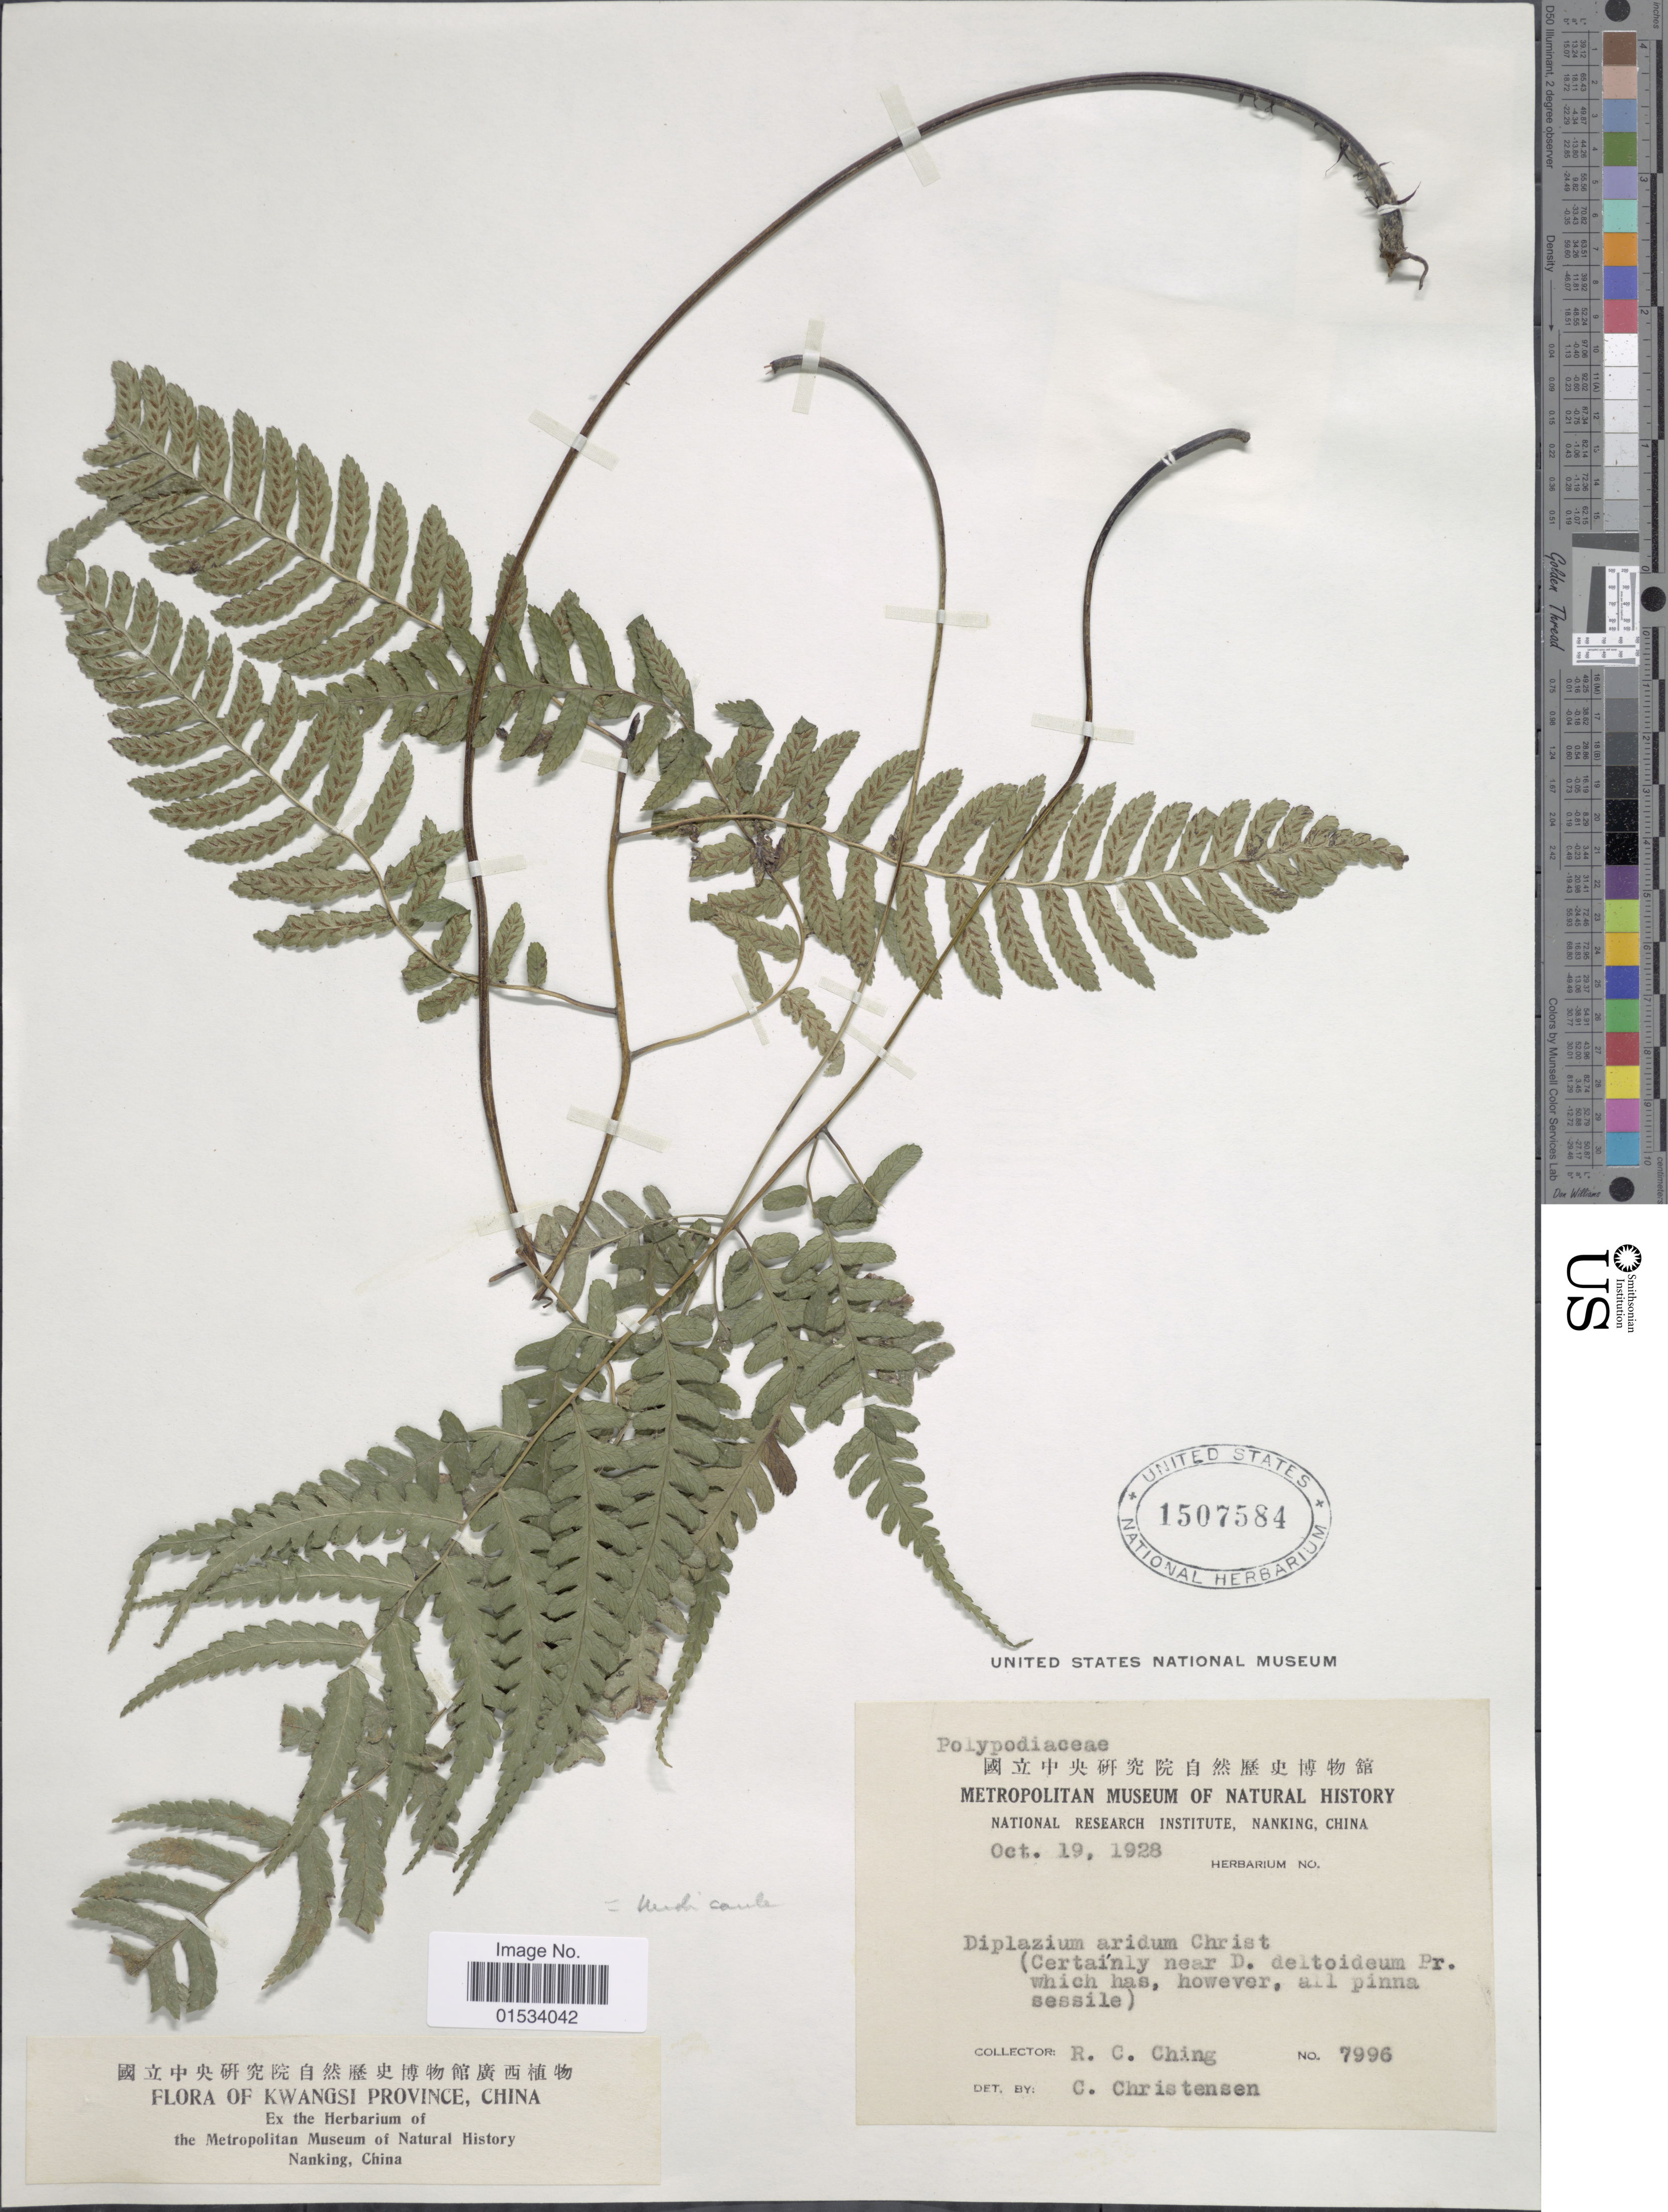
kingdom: Plantae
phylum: Tracheophyta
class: Polypodiopsida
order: Polypodiales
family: Athyriaceae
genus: Diplazium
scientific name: Diplazium nudicaule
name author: Copel.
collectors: R. C. Ching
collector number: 7996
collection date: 1928-10-19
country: China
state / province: Guangxi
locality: Certainly near D. Deltoideum Pr. which has, however, all pinna sessile, Kwangsi Province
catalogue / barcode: US 1507584